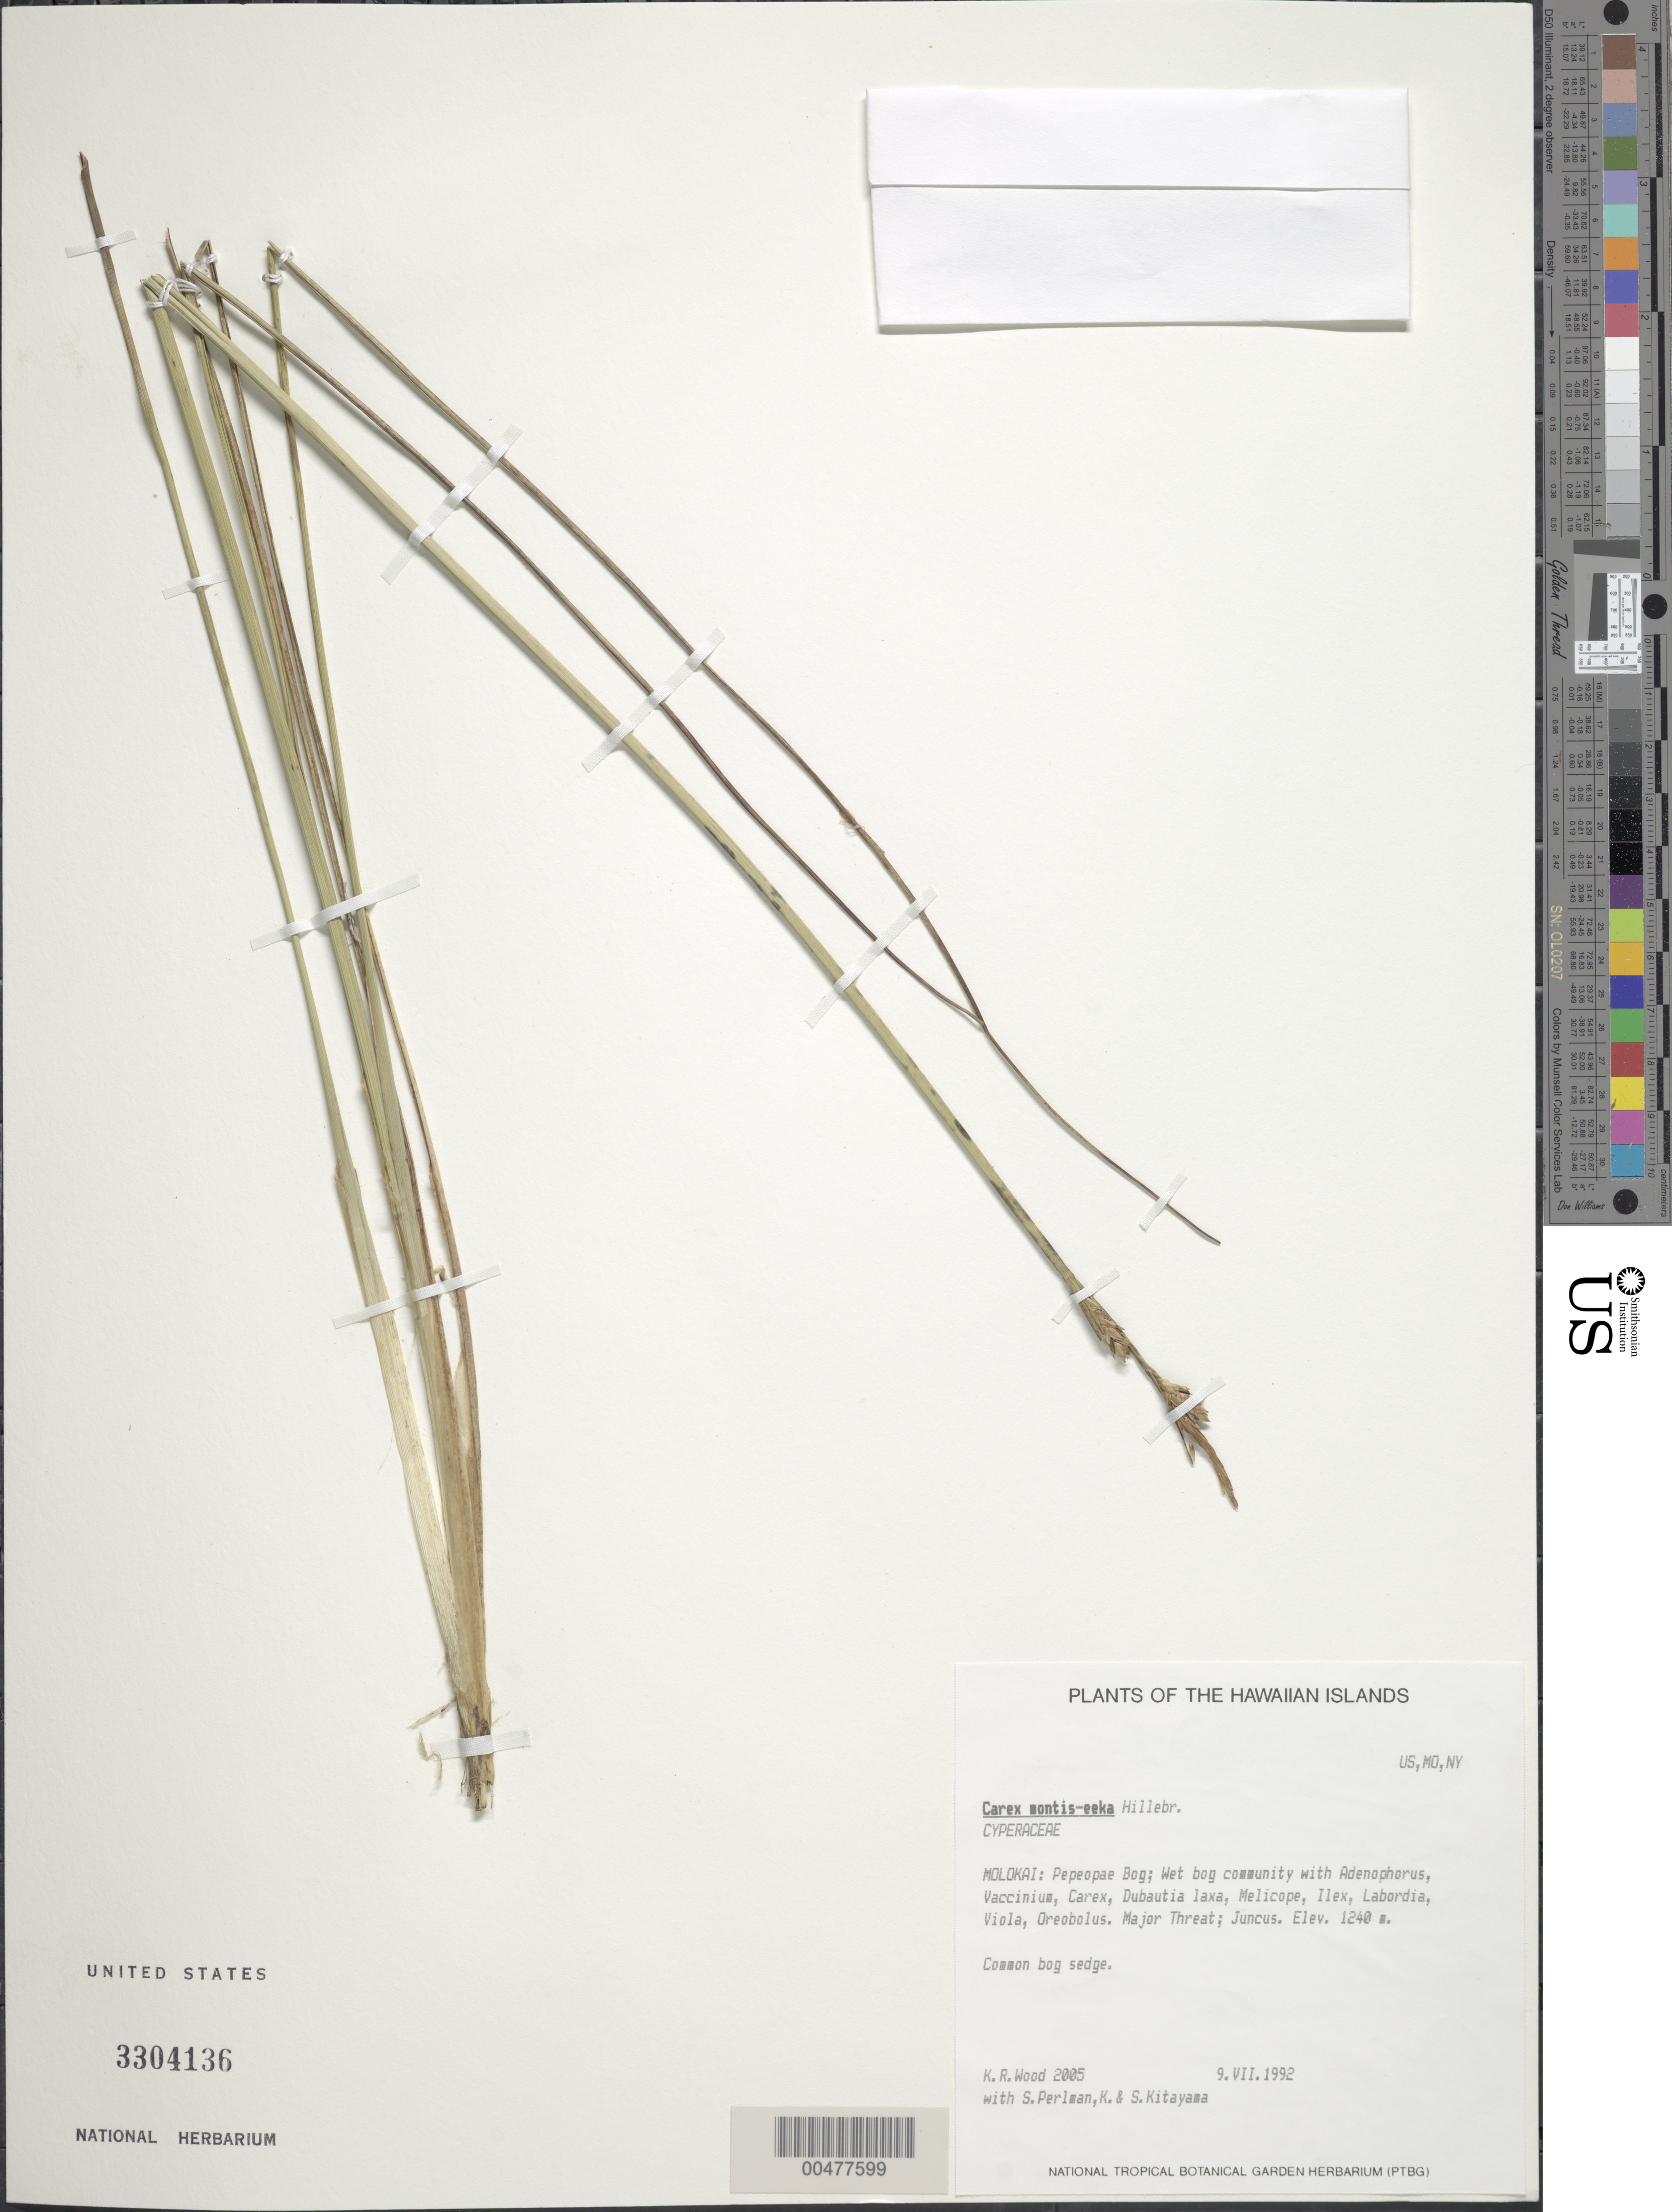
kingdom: Plantae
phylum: Tracheophyta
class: Liliopsida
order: Poales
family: Cyperaceae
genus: Carex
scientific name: Carex montis-eeka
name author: Hillebr.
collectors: K. R. Wood, S. P. Perlman, K. Kitayama & S. Kitayama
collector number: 2005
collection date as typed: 9 Jul 1992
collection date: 1992-07-09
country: United States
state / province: Hawaii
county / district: Maui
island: Moloka'i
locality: Pepeopae Bog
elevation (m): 1240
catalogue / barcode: US 3304136